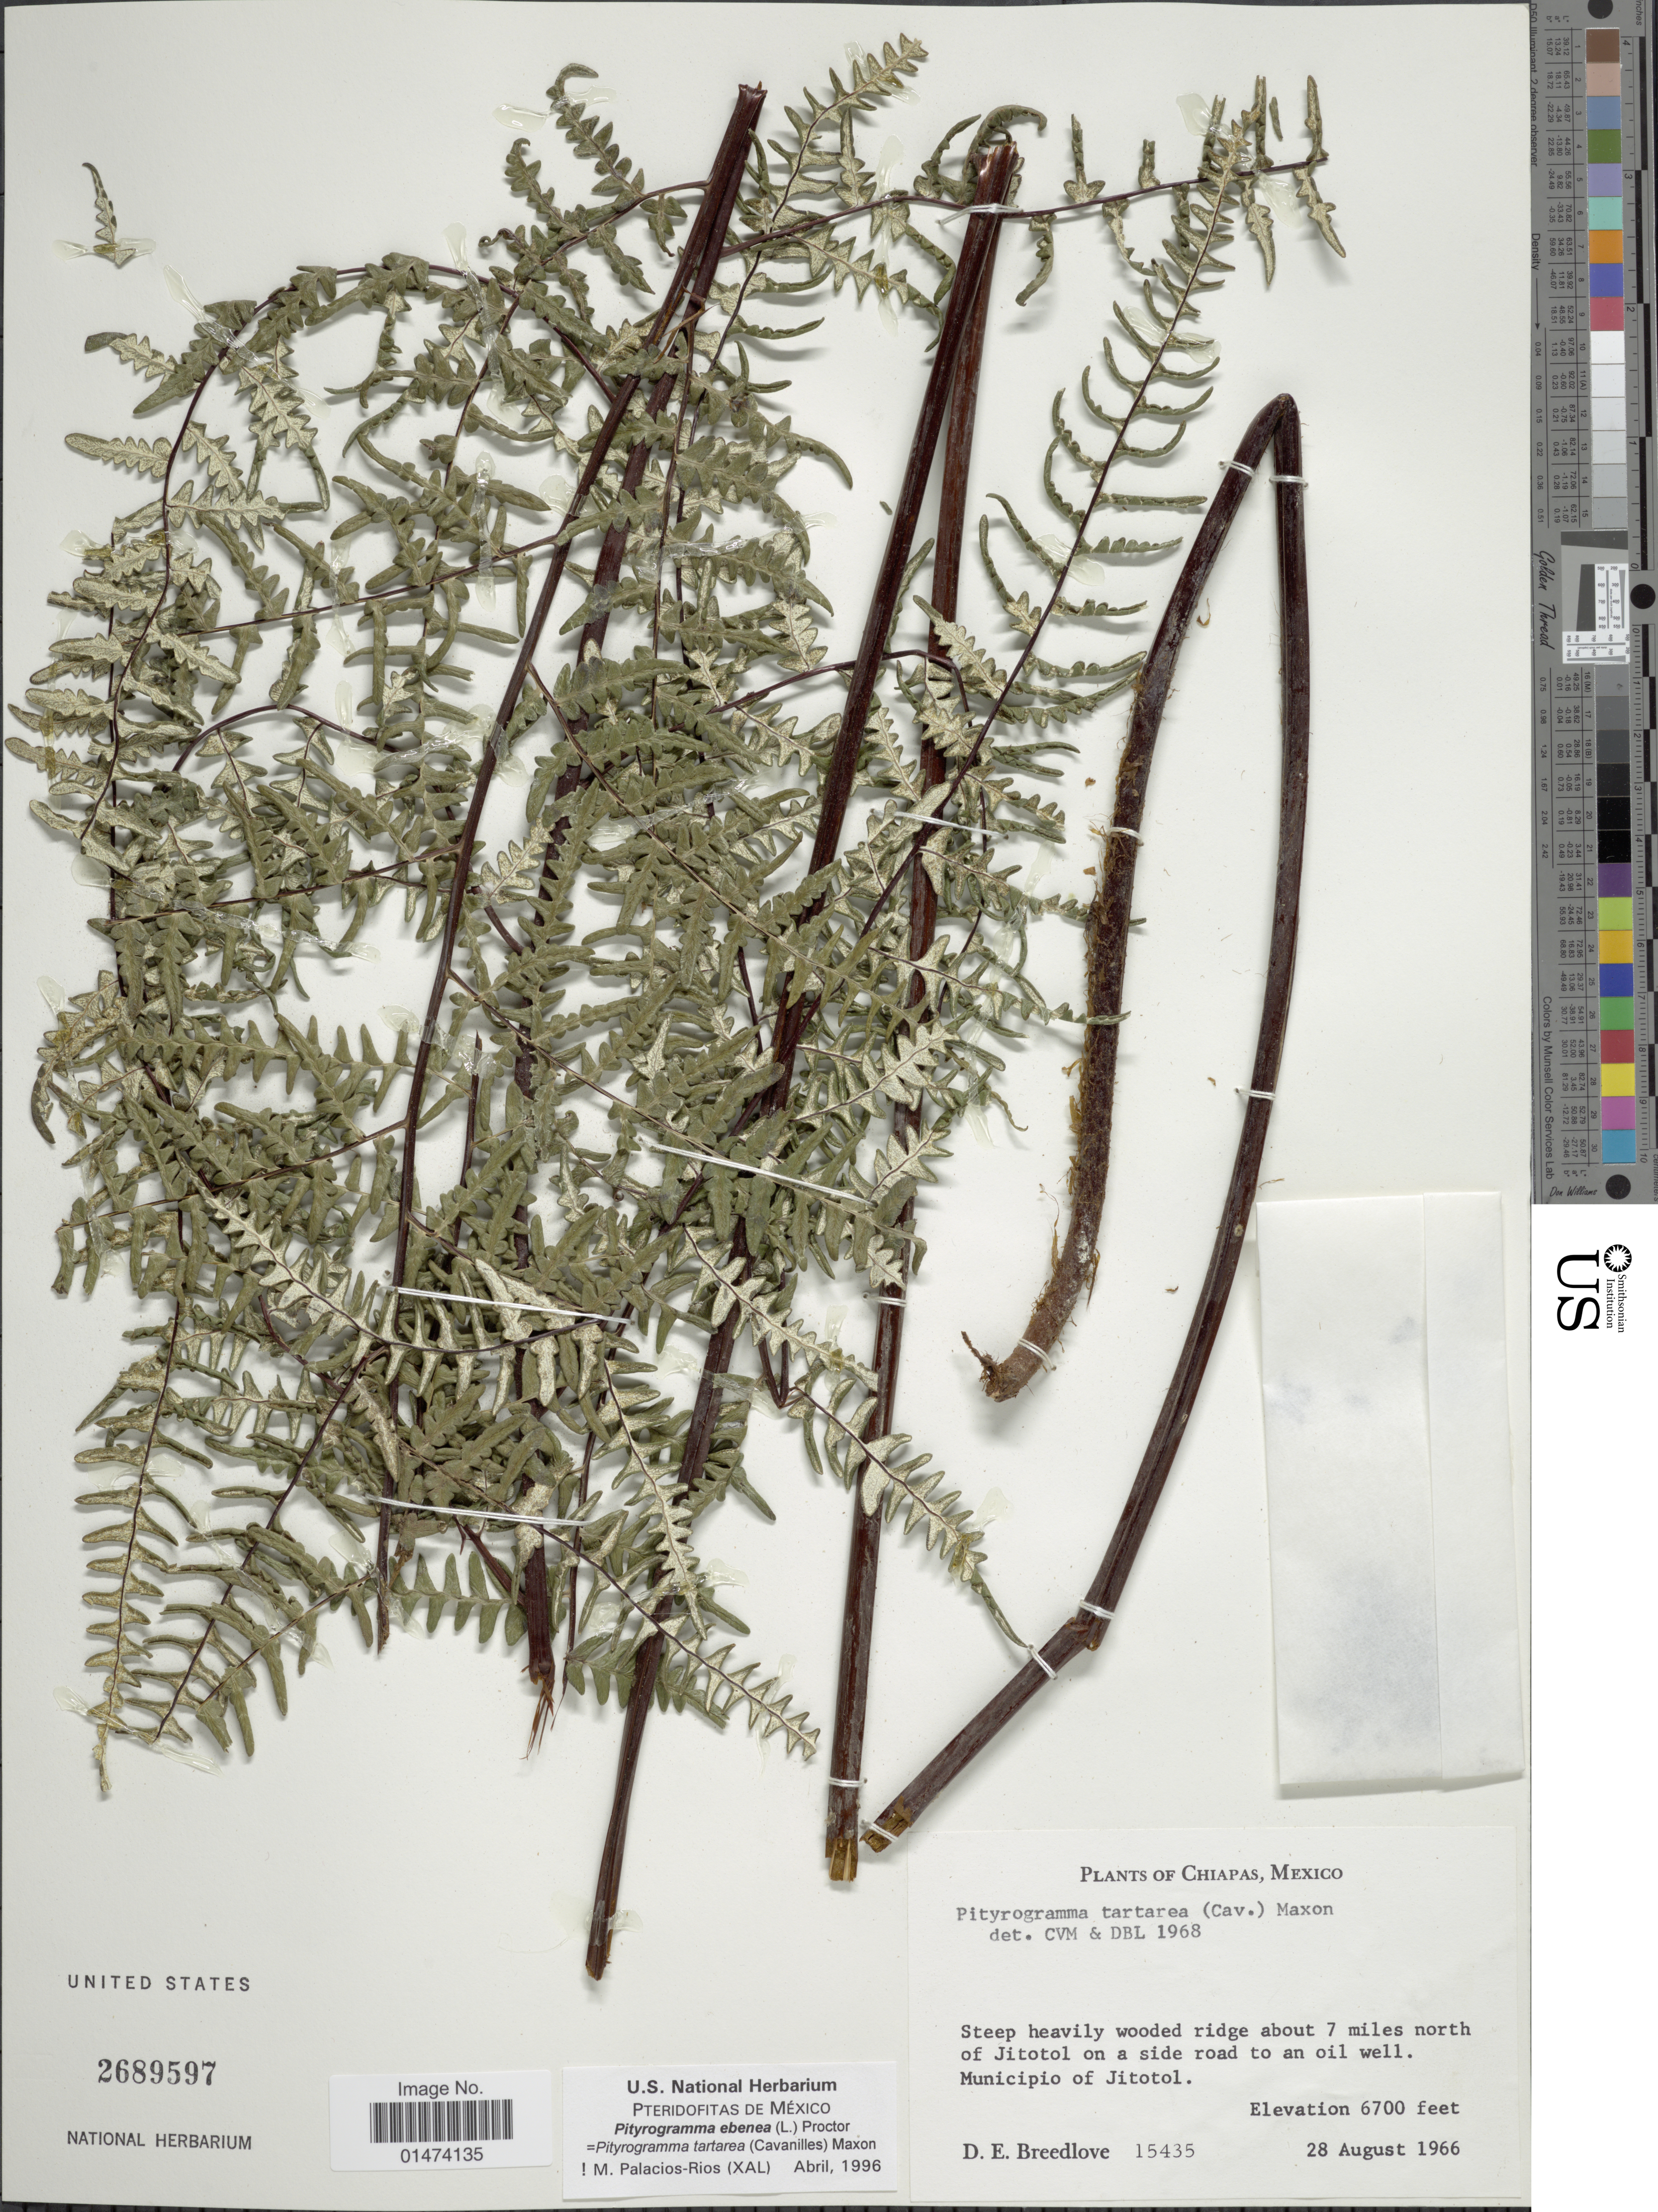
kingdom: Plantae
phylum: Tracheophyta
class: Polypodiopsida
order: Polypodiales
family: Pteridaceae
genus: Pityrogramma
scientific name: Pityrogramma tartarea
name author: (Cav.) Maxon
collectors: D. E. Breedlove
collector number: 15435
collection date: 1966-08-28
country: Mexico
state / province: Chiapas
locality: Steep heavily wooded ridge about 7 miles north of Jitotol on a side road to an oil well. Municipio of Jitotol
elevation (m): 2042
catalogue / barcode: US 2689597